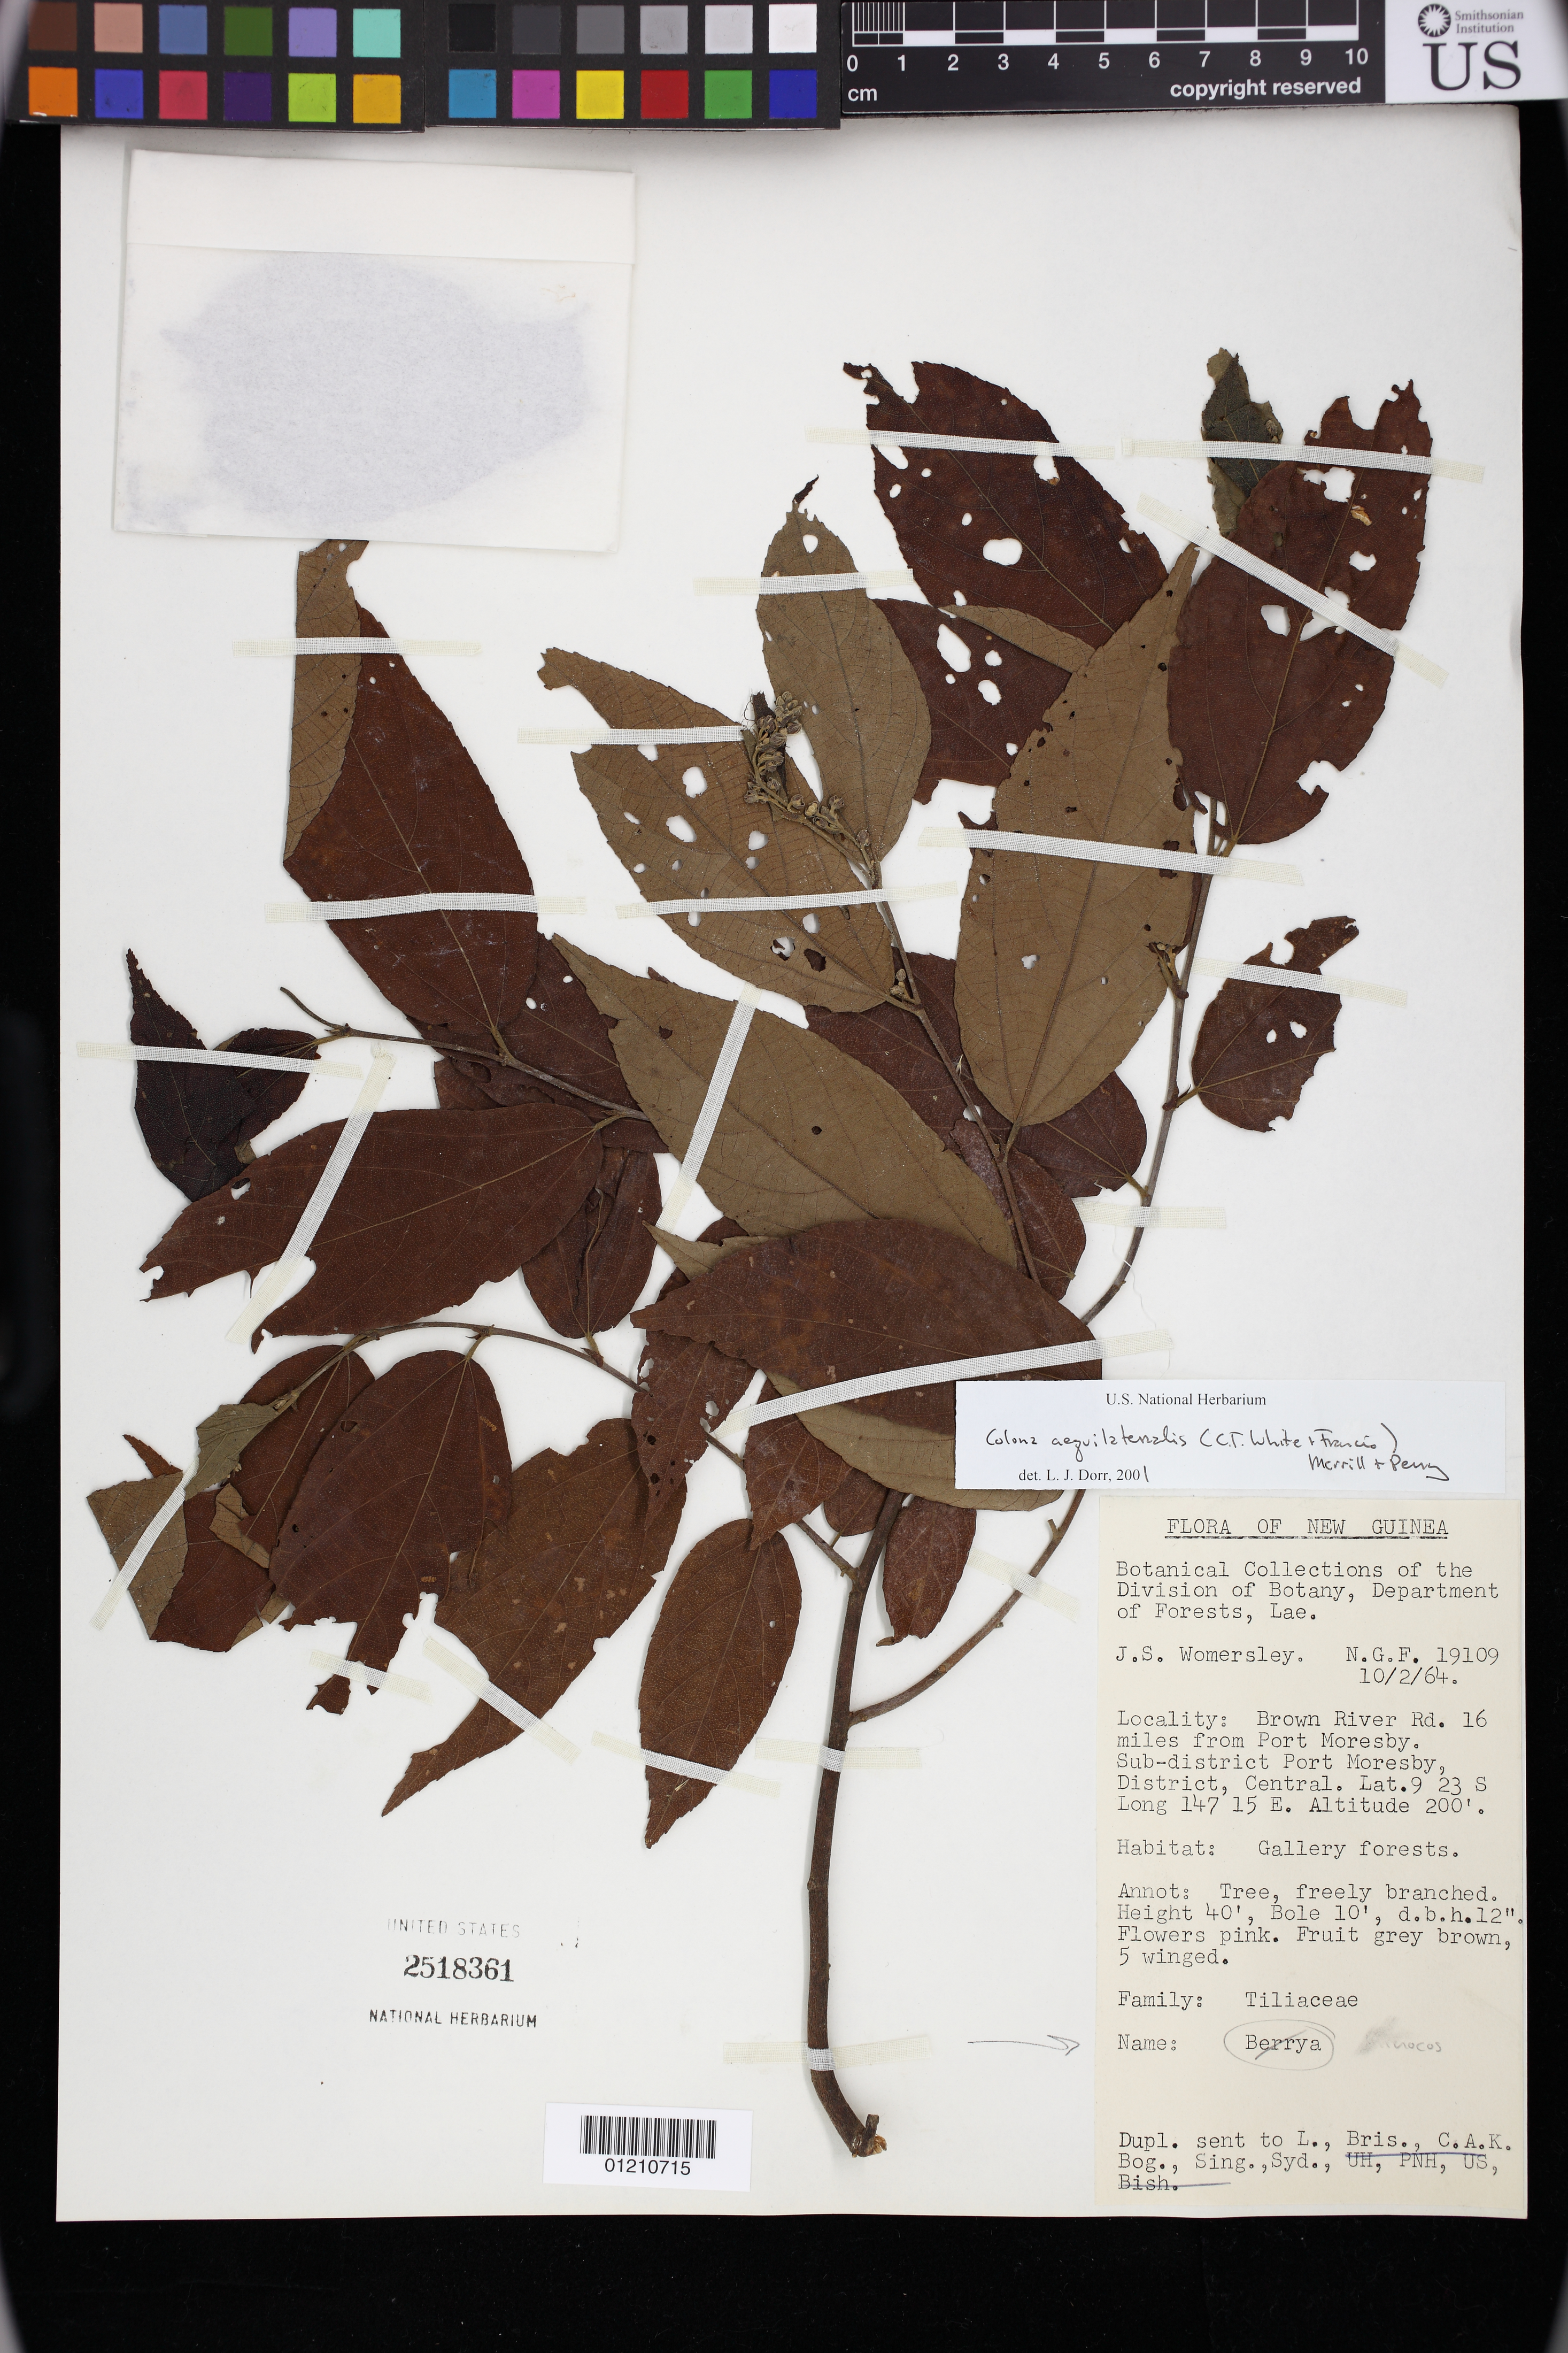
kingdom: Plantae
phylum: Tracheophyta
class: Magnoliopsida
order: Malvales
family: Malvaceae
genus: Colona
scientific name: Colona aequilateralis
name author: (C.T. White & W.D. Francis) Merr. & L.M. Perry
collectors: J. S. Womersley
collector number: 19109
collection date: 1964-10-02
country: Papua New Guinea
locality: Brown River Rd. 16 miles from Port Moresby. Sub-district Port Moresby, District, central.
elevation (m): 61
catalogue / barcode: US 2518361